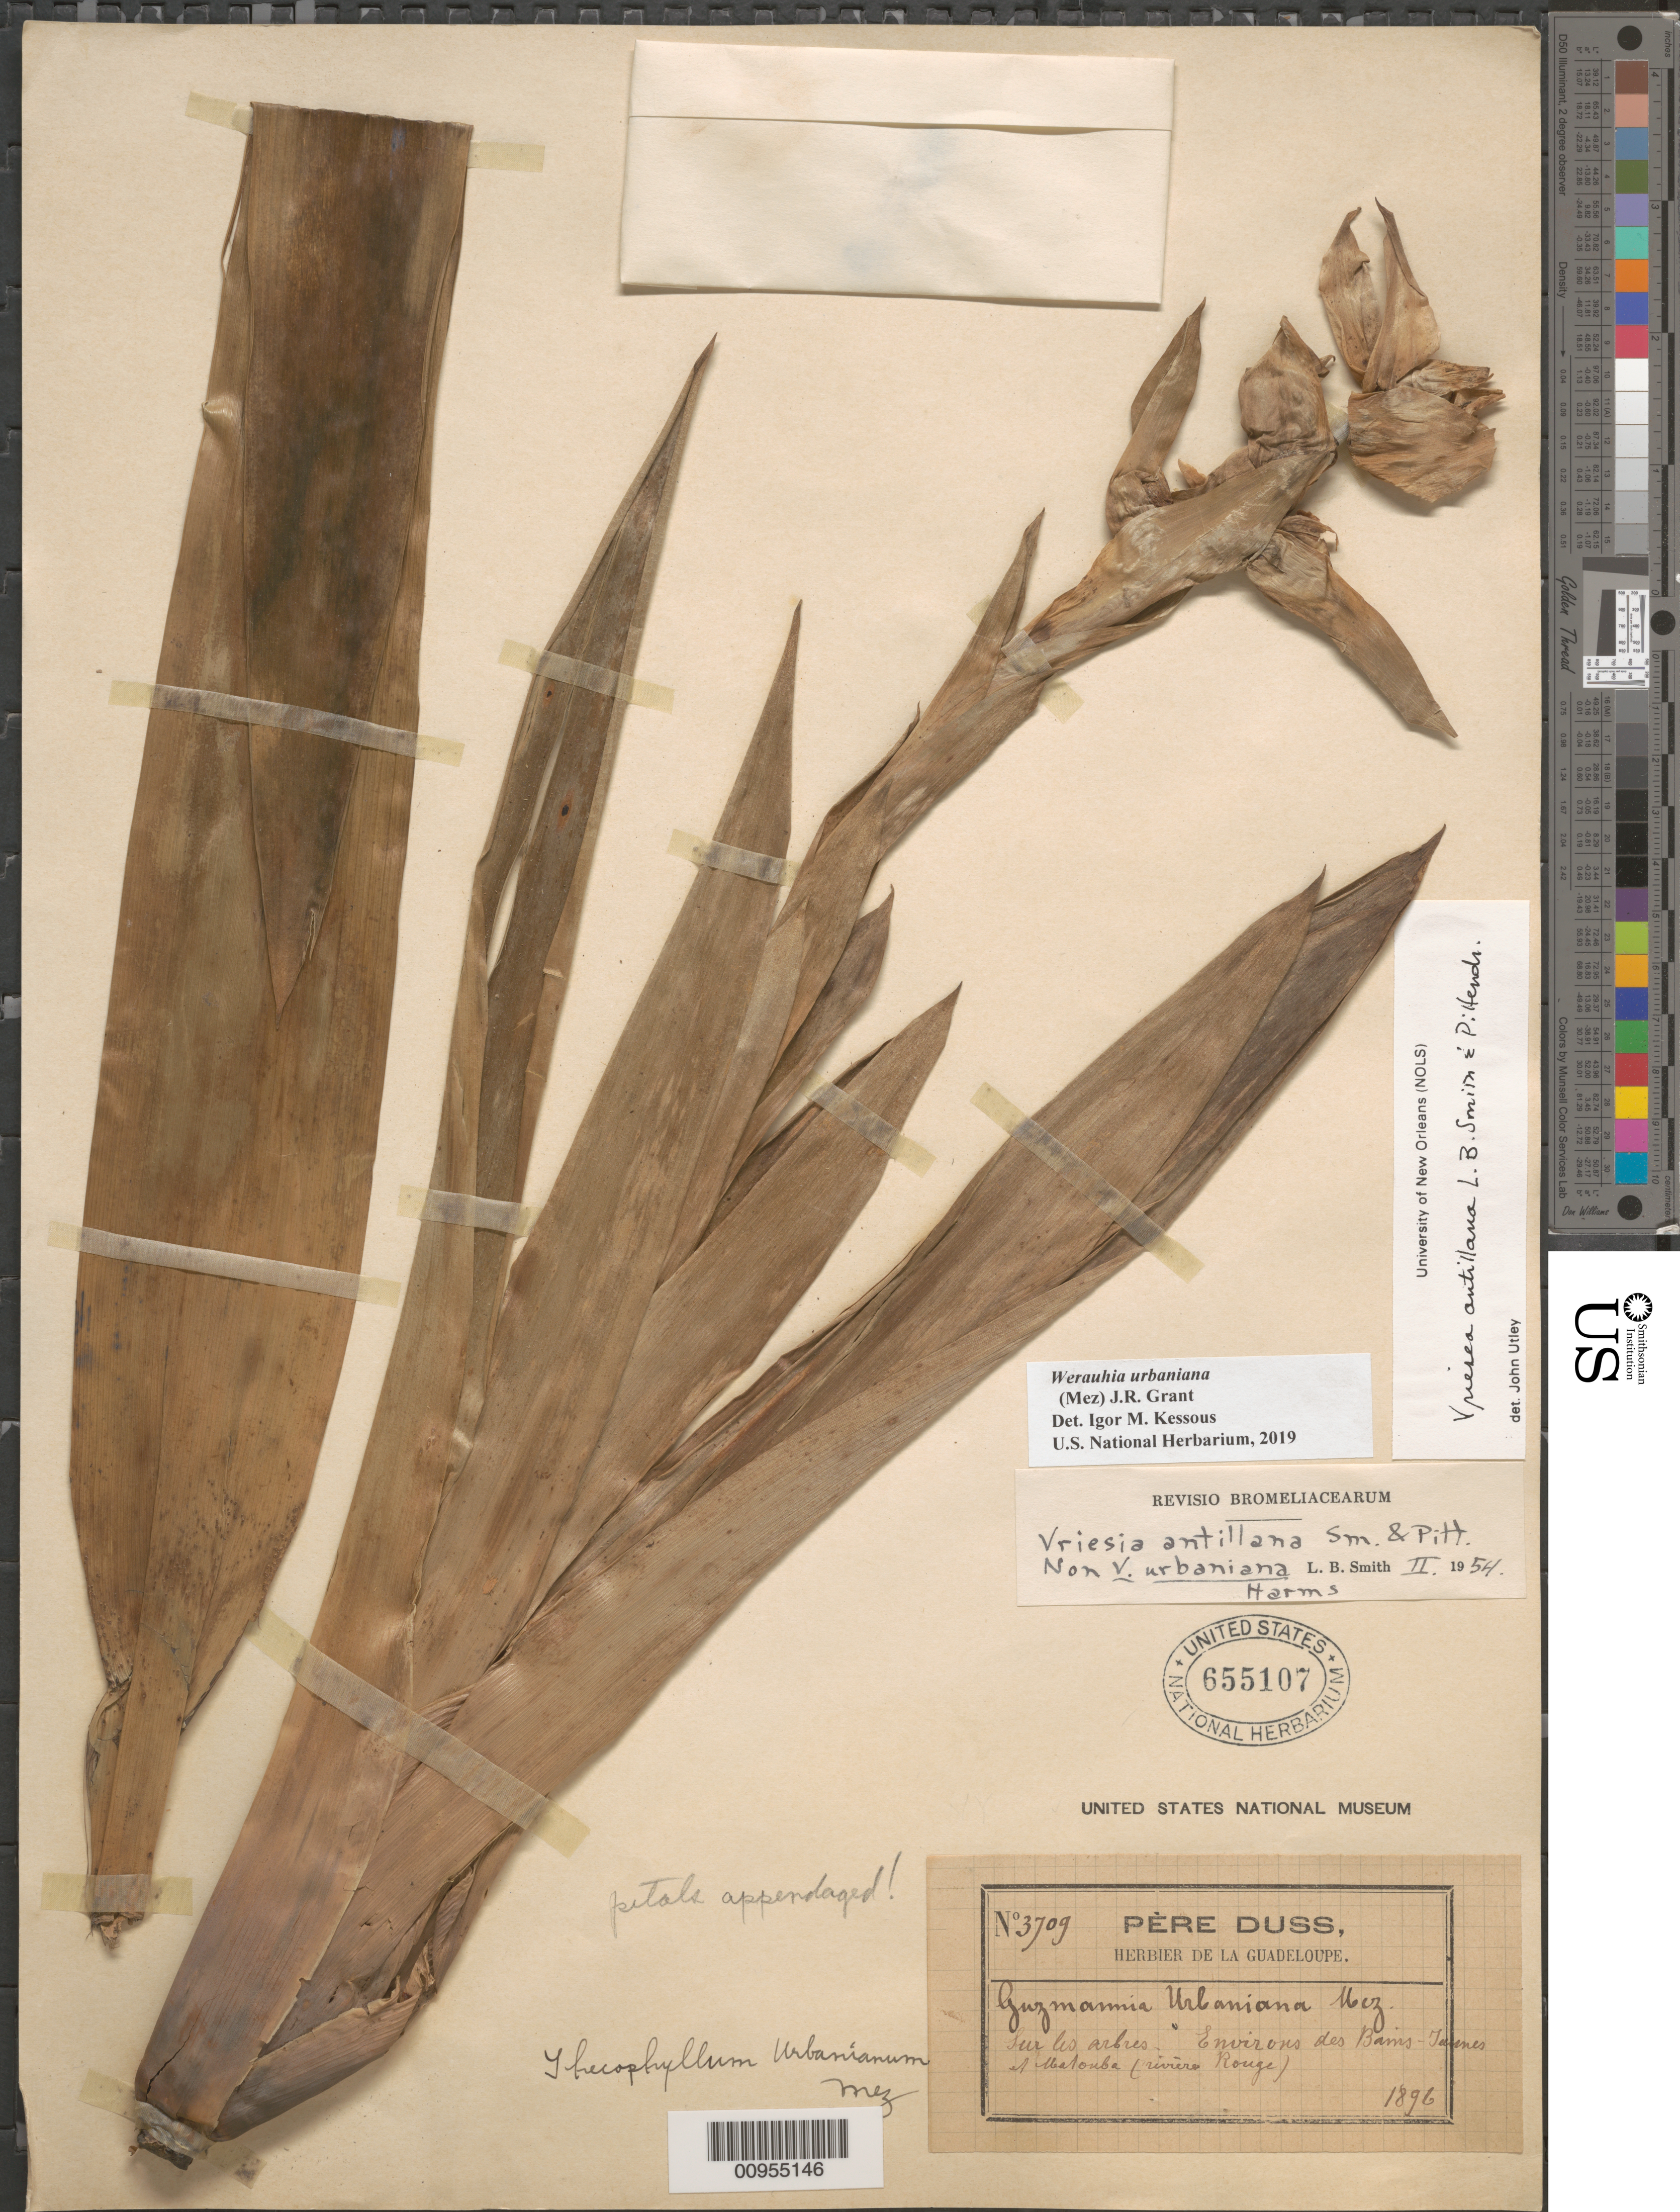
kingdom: Plantae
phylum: Tracheophyta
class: Liliopsida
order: Poales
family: Bromeliaceae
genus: Vriesea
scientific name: Vriesea antillana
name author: L.B. Sm. & Pittendr.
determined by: Utley, J. F.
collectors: Père Duss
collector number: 3709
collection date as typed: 1896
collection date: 1896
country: Guadeloupe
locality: Environs des Bains-Terenes et Matouba (riviere Rouge).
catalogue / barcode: US 655107